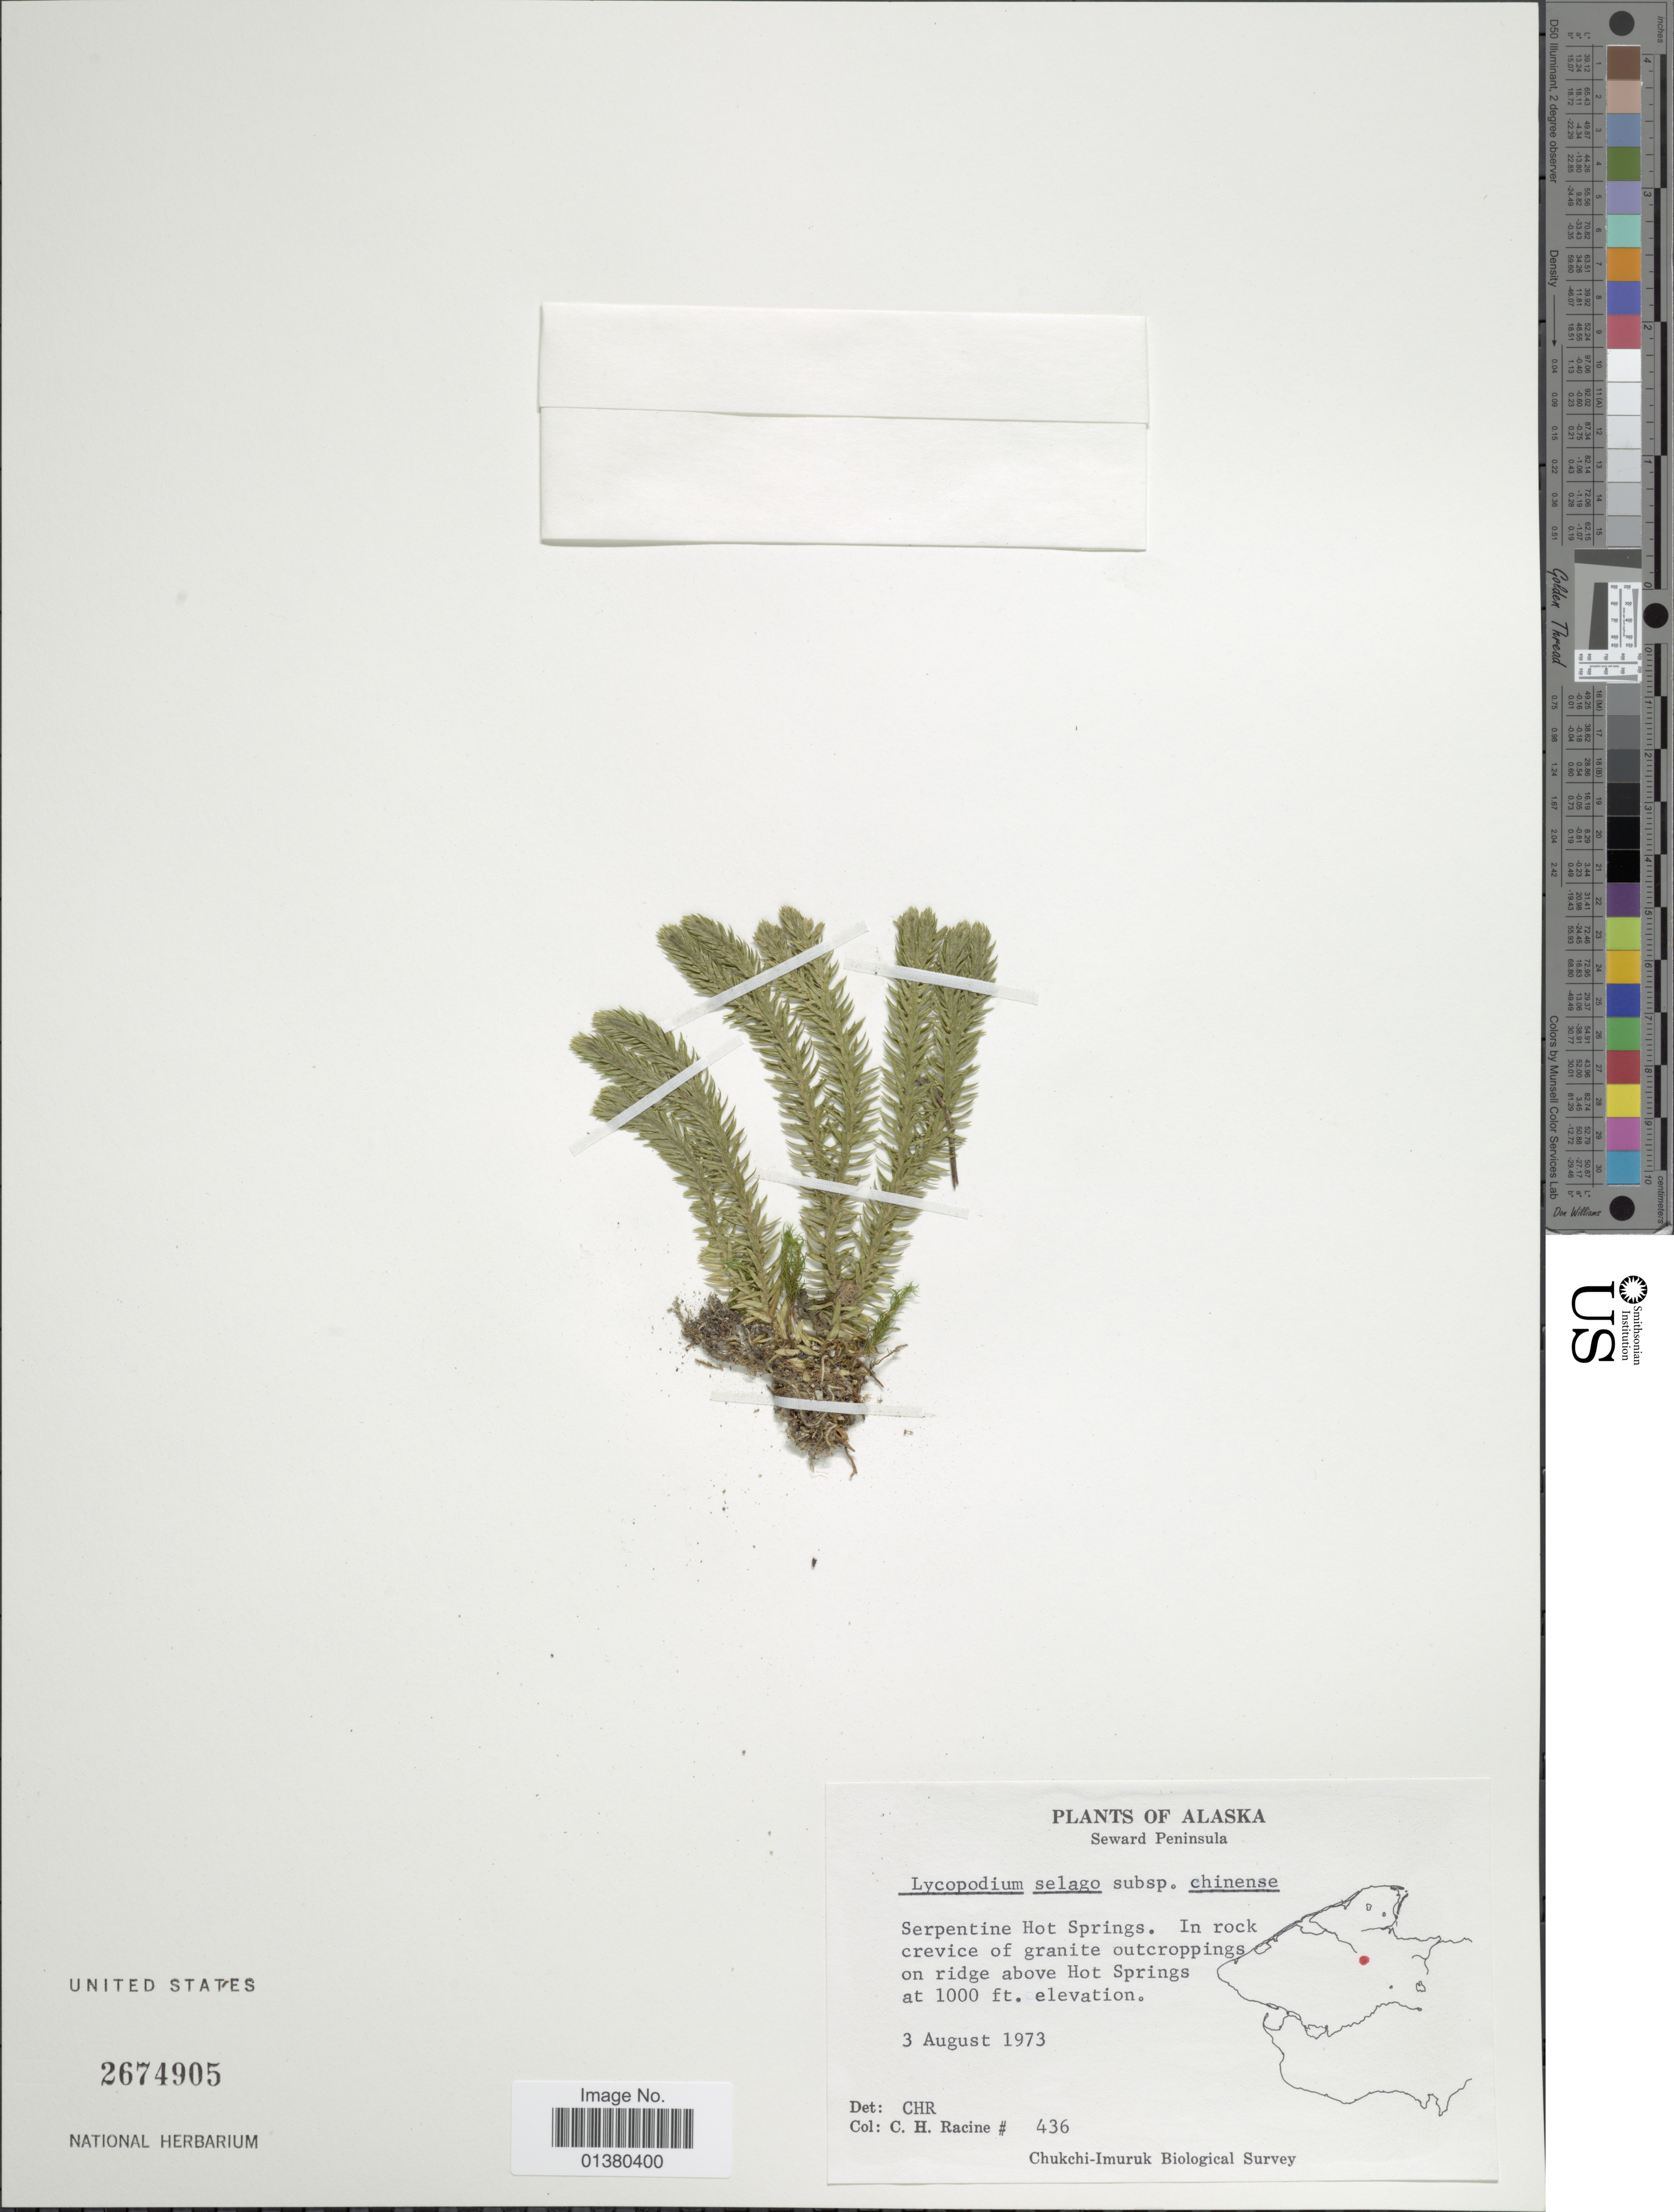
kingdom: Plantae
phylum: Tracheophyta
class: Lycopodiopsida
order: Lycopodiales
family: Lycopodiaceae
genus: Huperzia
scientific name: Huperzia selago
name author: (L.) Bernh. ex Schrank & Mart.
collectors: C. Racine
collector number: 436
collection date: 1973-08-03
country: United States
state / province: Alaska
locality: Seward Peninsula, Serpentine Hot Springs. In rock crevice of granite outcroppings on ridge above Hot SPrings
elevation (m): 305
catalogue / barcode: US 2674905